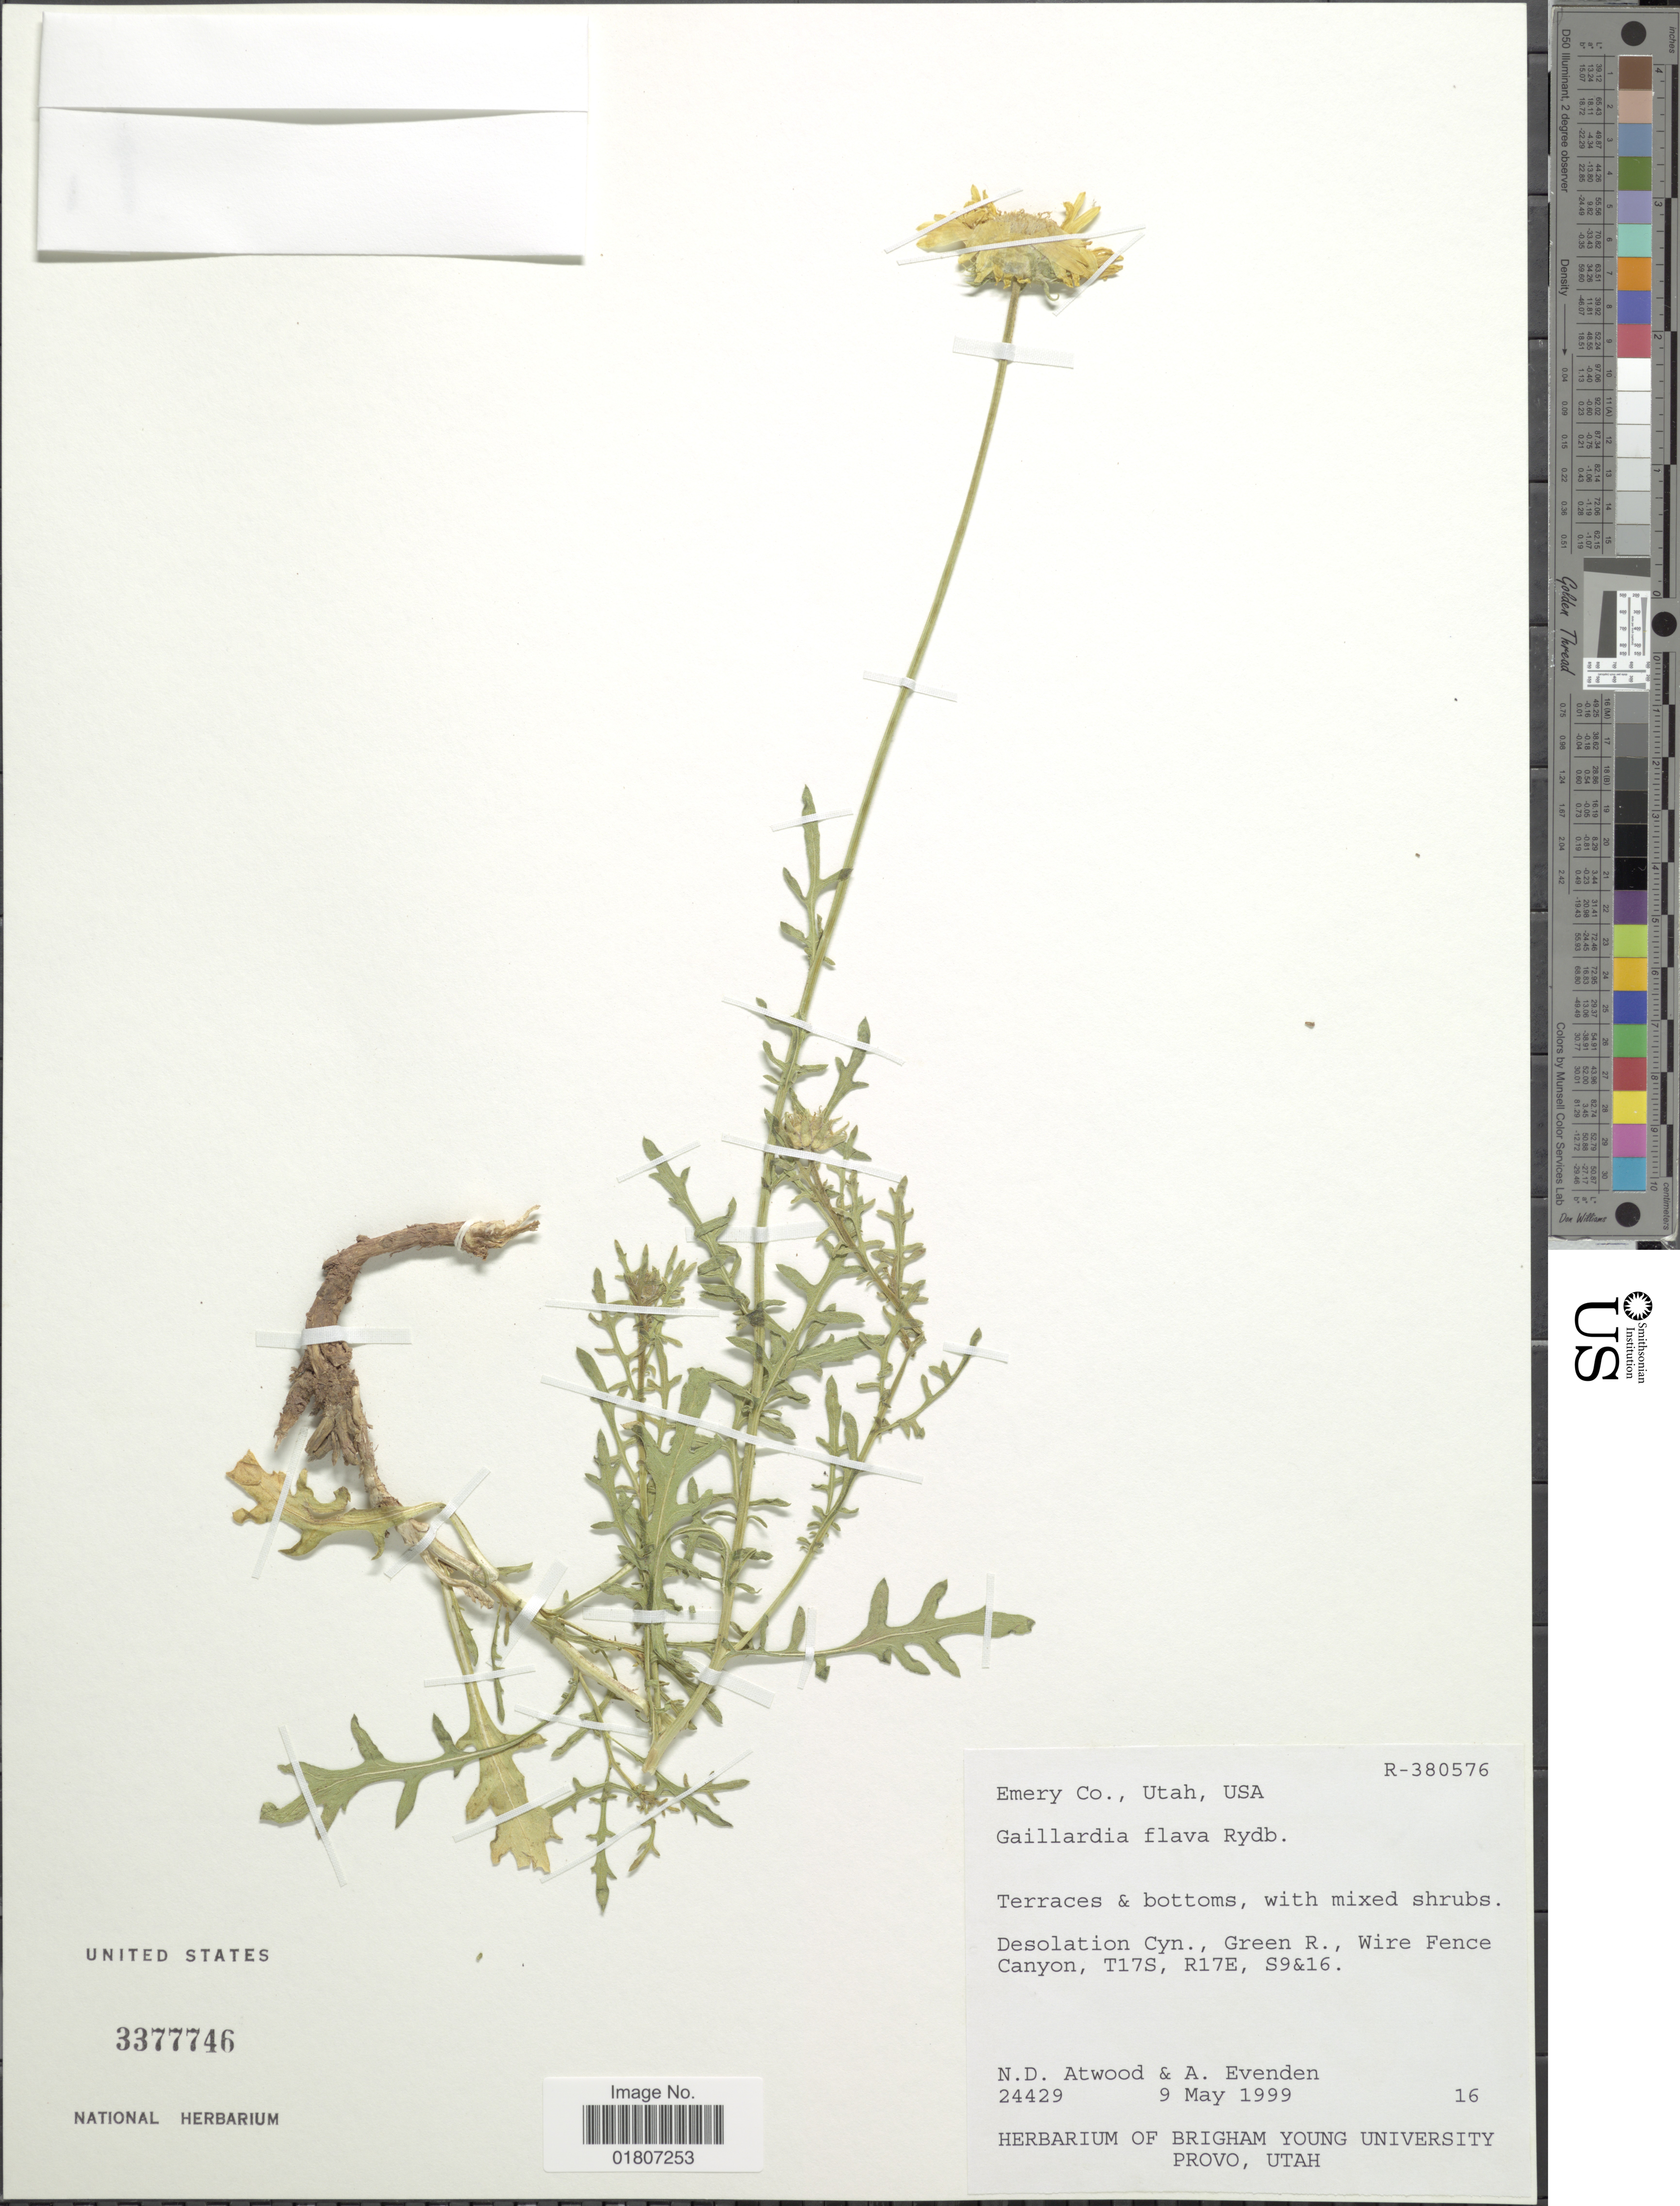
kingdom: Plantae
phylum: Tracheophyta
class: Magnoliopsida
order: Asterales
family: Asteraceae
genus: Gaillardia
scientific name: Gaillardia flava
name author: Rydb.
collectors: N. Atwood & A. Evenden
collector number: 24429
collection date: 1999-05-09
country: United States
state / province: Utah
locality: Emery Co. Desolation Cyn., Green R., Wire Fence Canyon, T17S, R17E, S9&16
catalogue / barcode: US 3377746